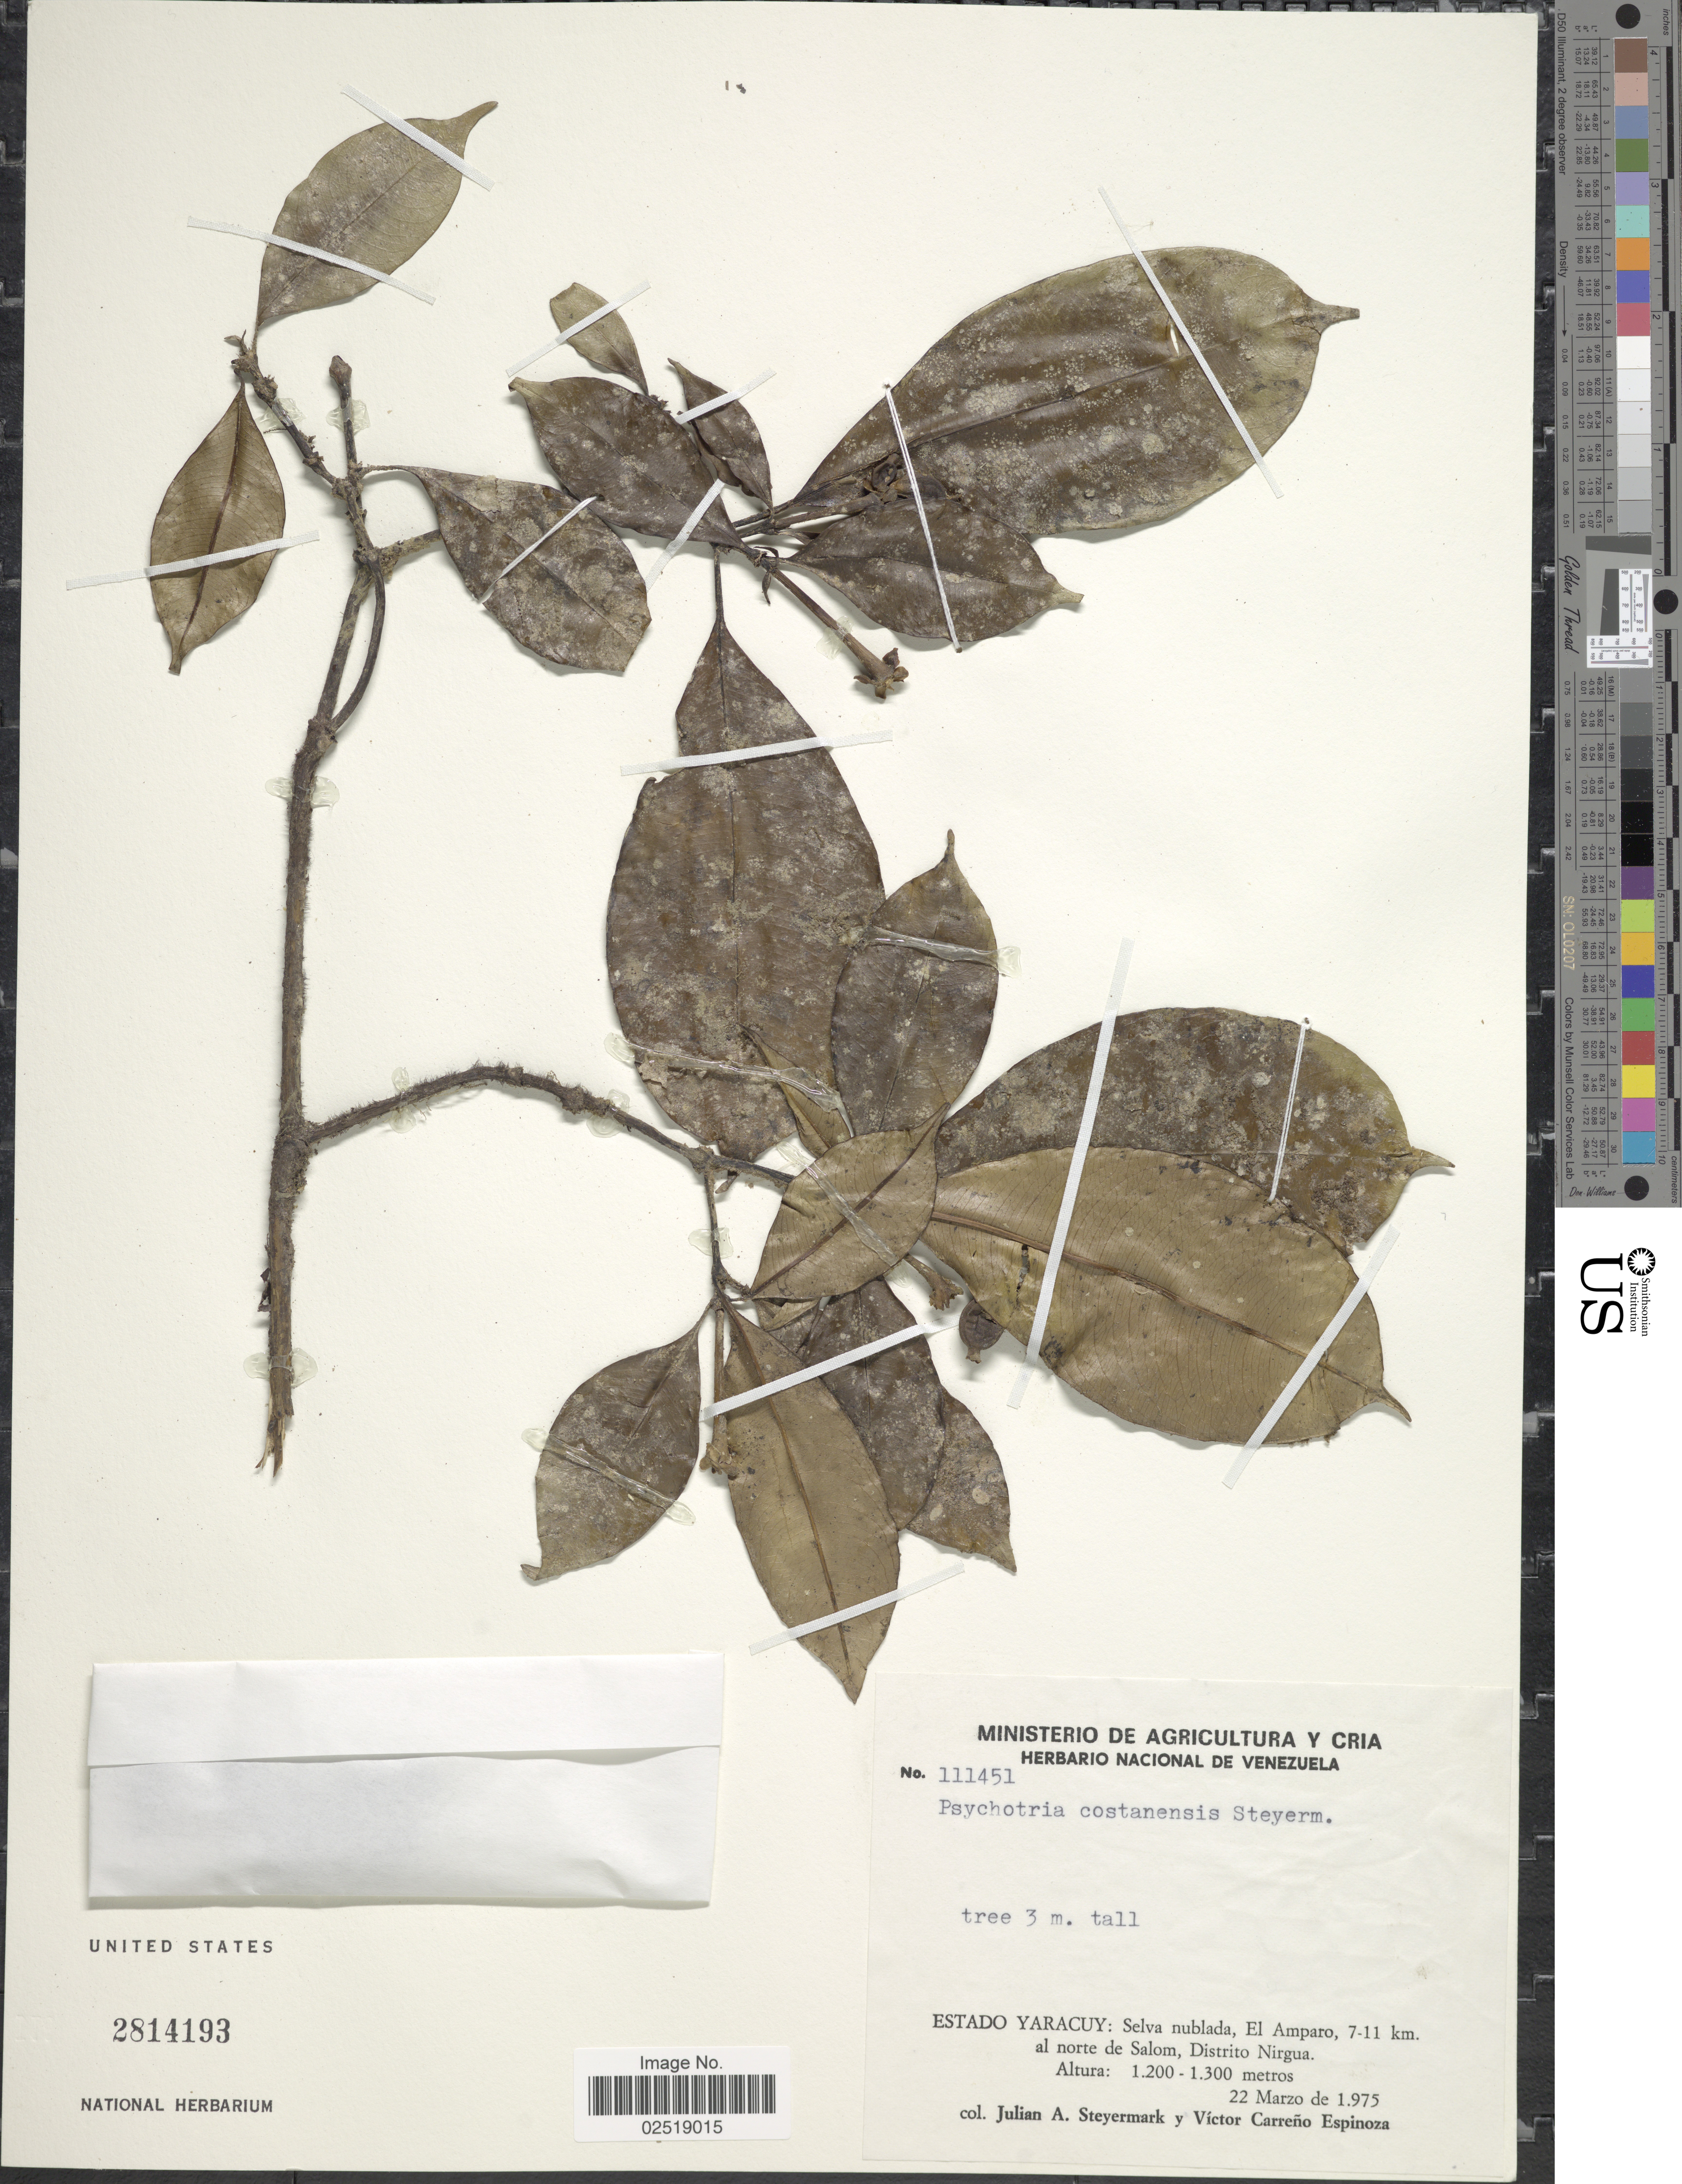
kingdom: Plantae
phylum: Tracheophyta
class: Magnoliopsida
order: Gentianales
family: Rubiaceae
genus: Psychotria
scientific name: Psychotria costanensis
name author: Steyerm.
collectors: J. Steyermark & V. Carreño E.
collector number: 111451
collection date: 1975-03-22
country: Venezuela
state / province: Yaracuy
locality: Estado Yaracuy: Selva nublada, El Amparo, 7-11 km. al norte de Salom, Distrito Nirgua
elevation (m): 1200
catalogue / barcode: US 2814193